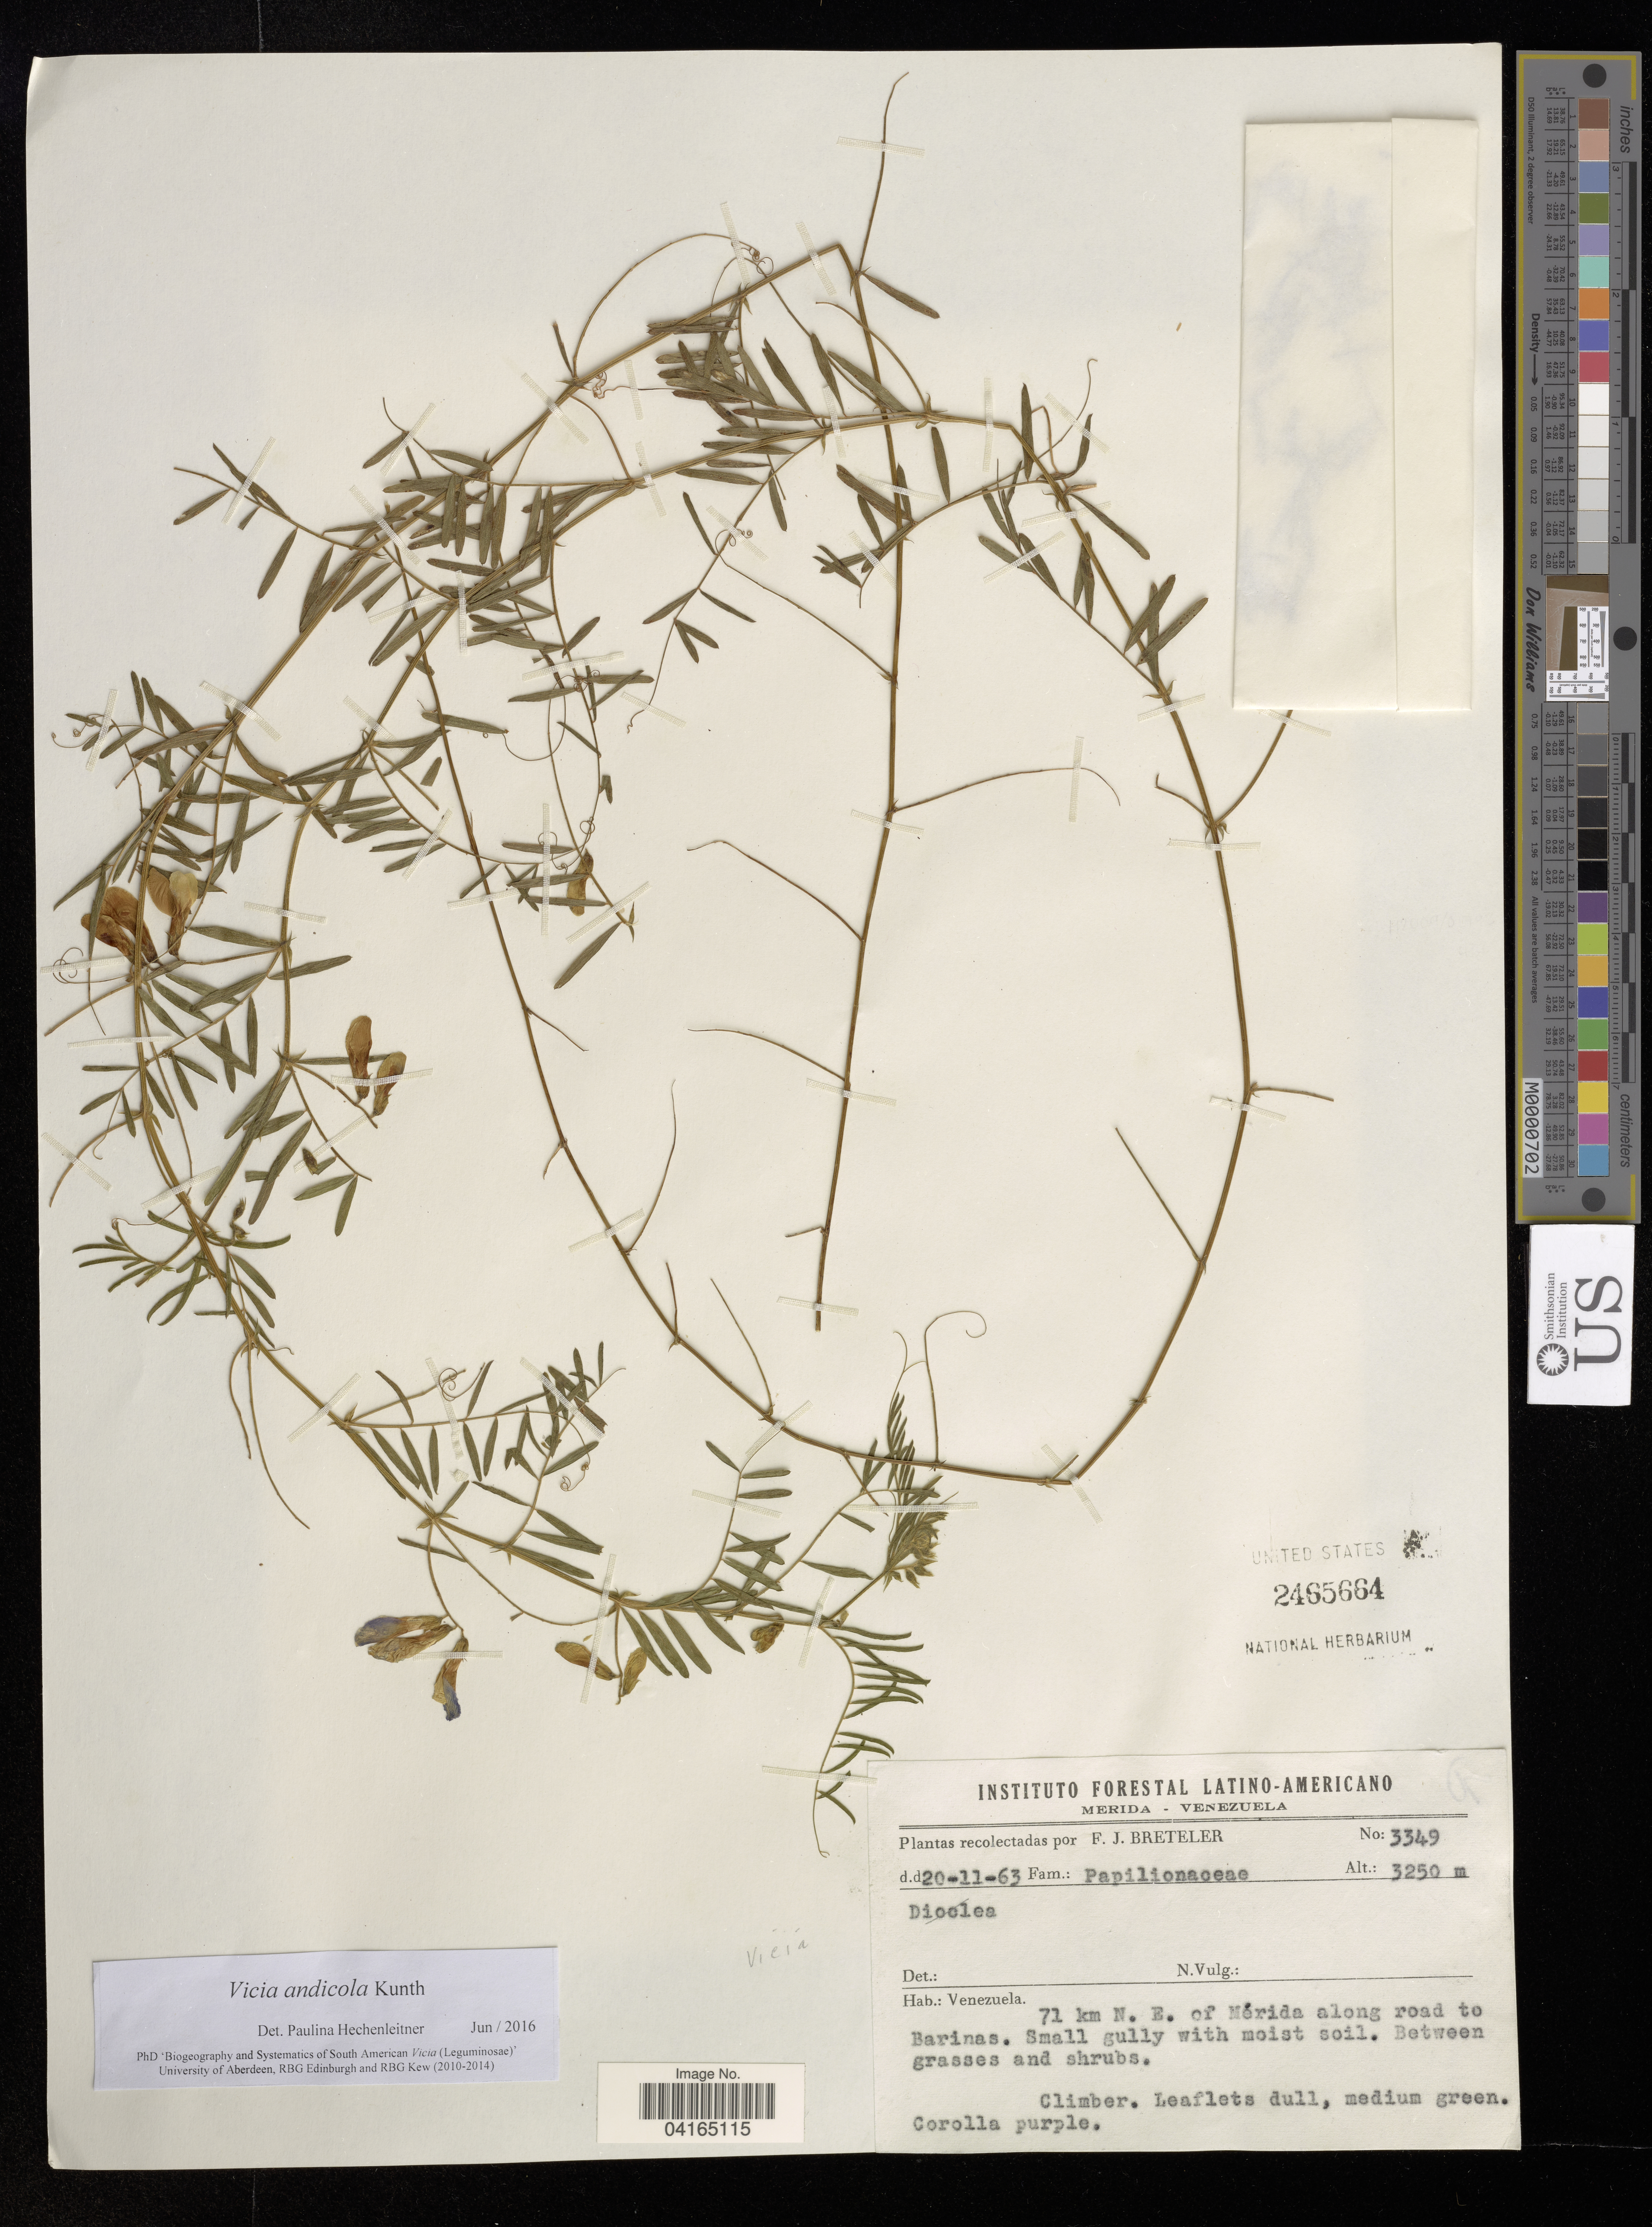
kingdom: Plantae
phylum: Tracheophyta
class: Magnoliopsida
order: Fabales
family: Fabaceae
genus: Vicia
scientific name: Vicia andicola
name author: Kunth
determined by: Hechenleitner, Paulina, RBG Edinburgh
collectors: F. J. Breteler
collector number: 3349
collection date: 1963-11-20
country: Venezuela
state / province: Merida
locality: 71 km N. E. of Mérida along road to Barinas.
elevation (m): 3250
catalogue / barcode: US 2465664